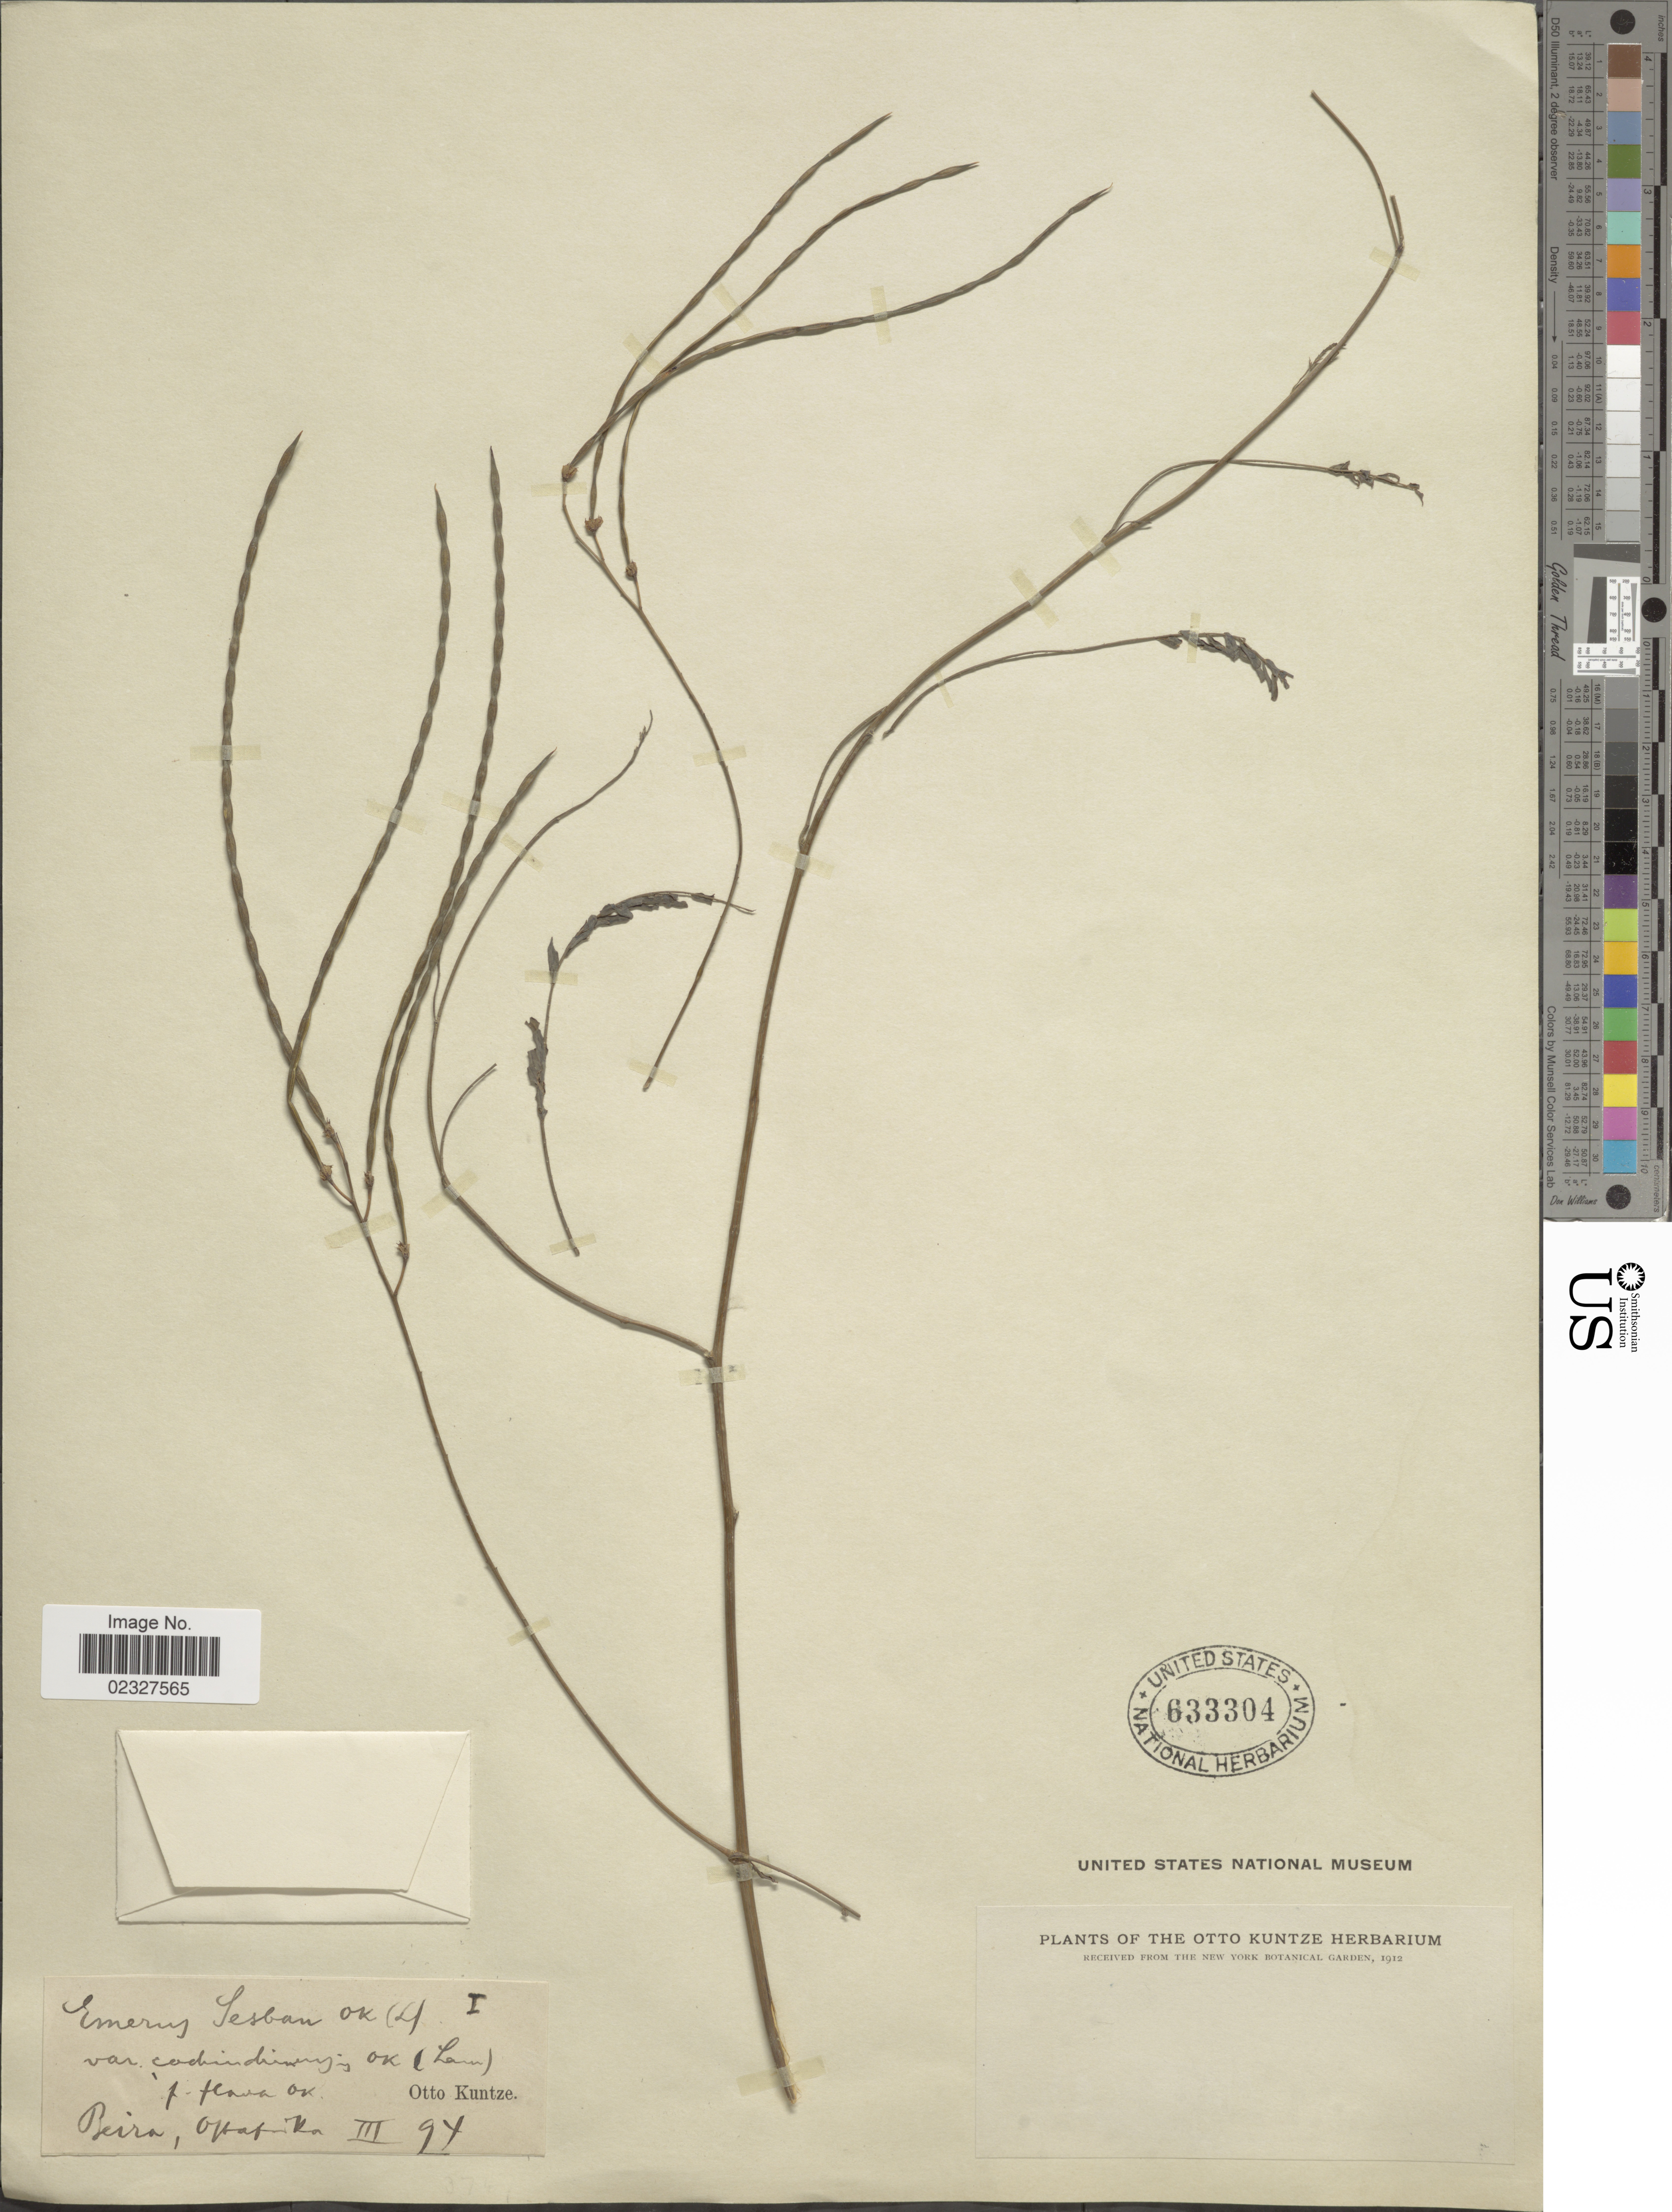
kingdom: Plantae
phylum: Tracheophyta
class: Magnoliopsida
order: Fabales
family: Fabaceae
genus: Sesbania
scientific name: Sesbania sesban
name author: (L.) Merr.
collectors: C.E.O. Kuntze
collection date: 1894-03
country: Mozambique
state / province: Sofala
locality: Beira, Africa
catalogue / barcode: US 63304